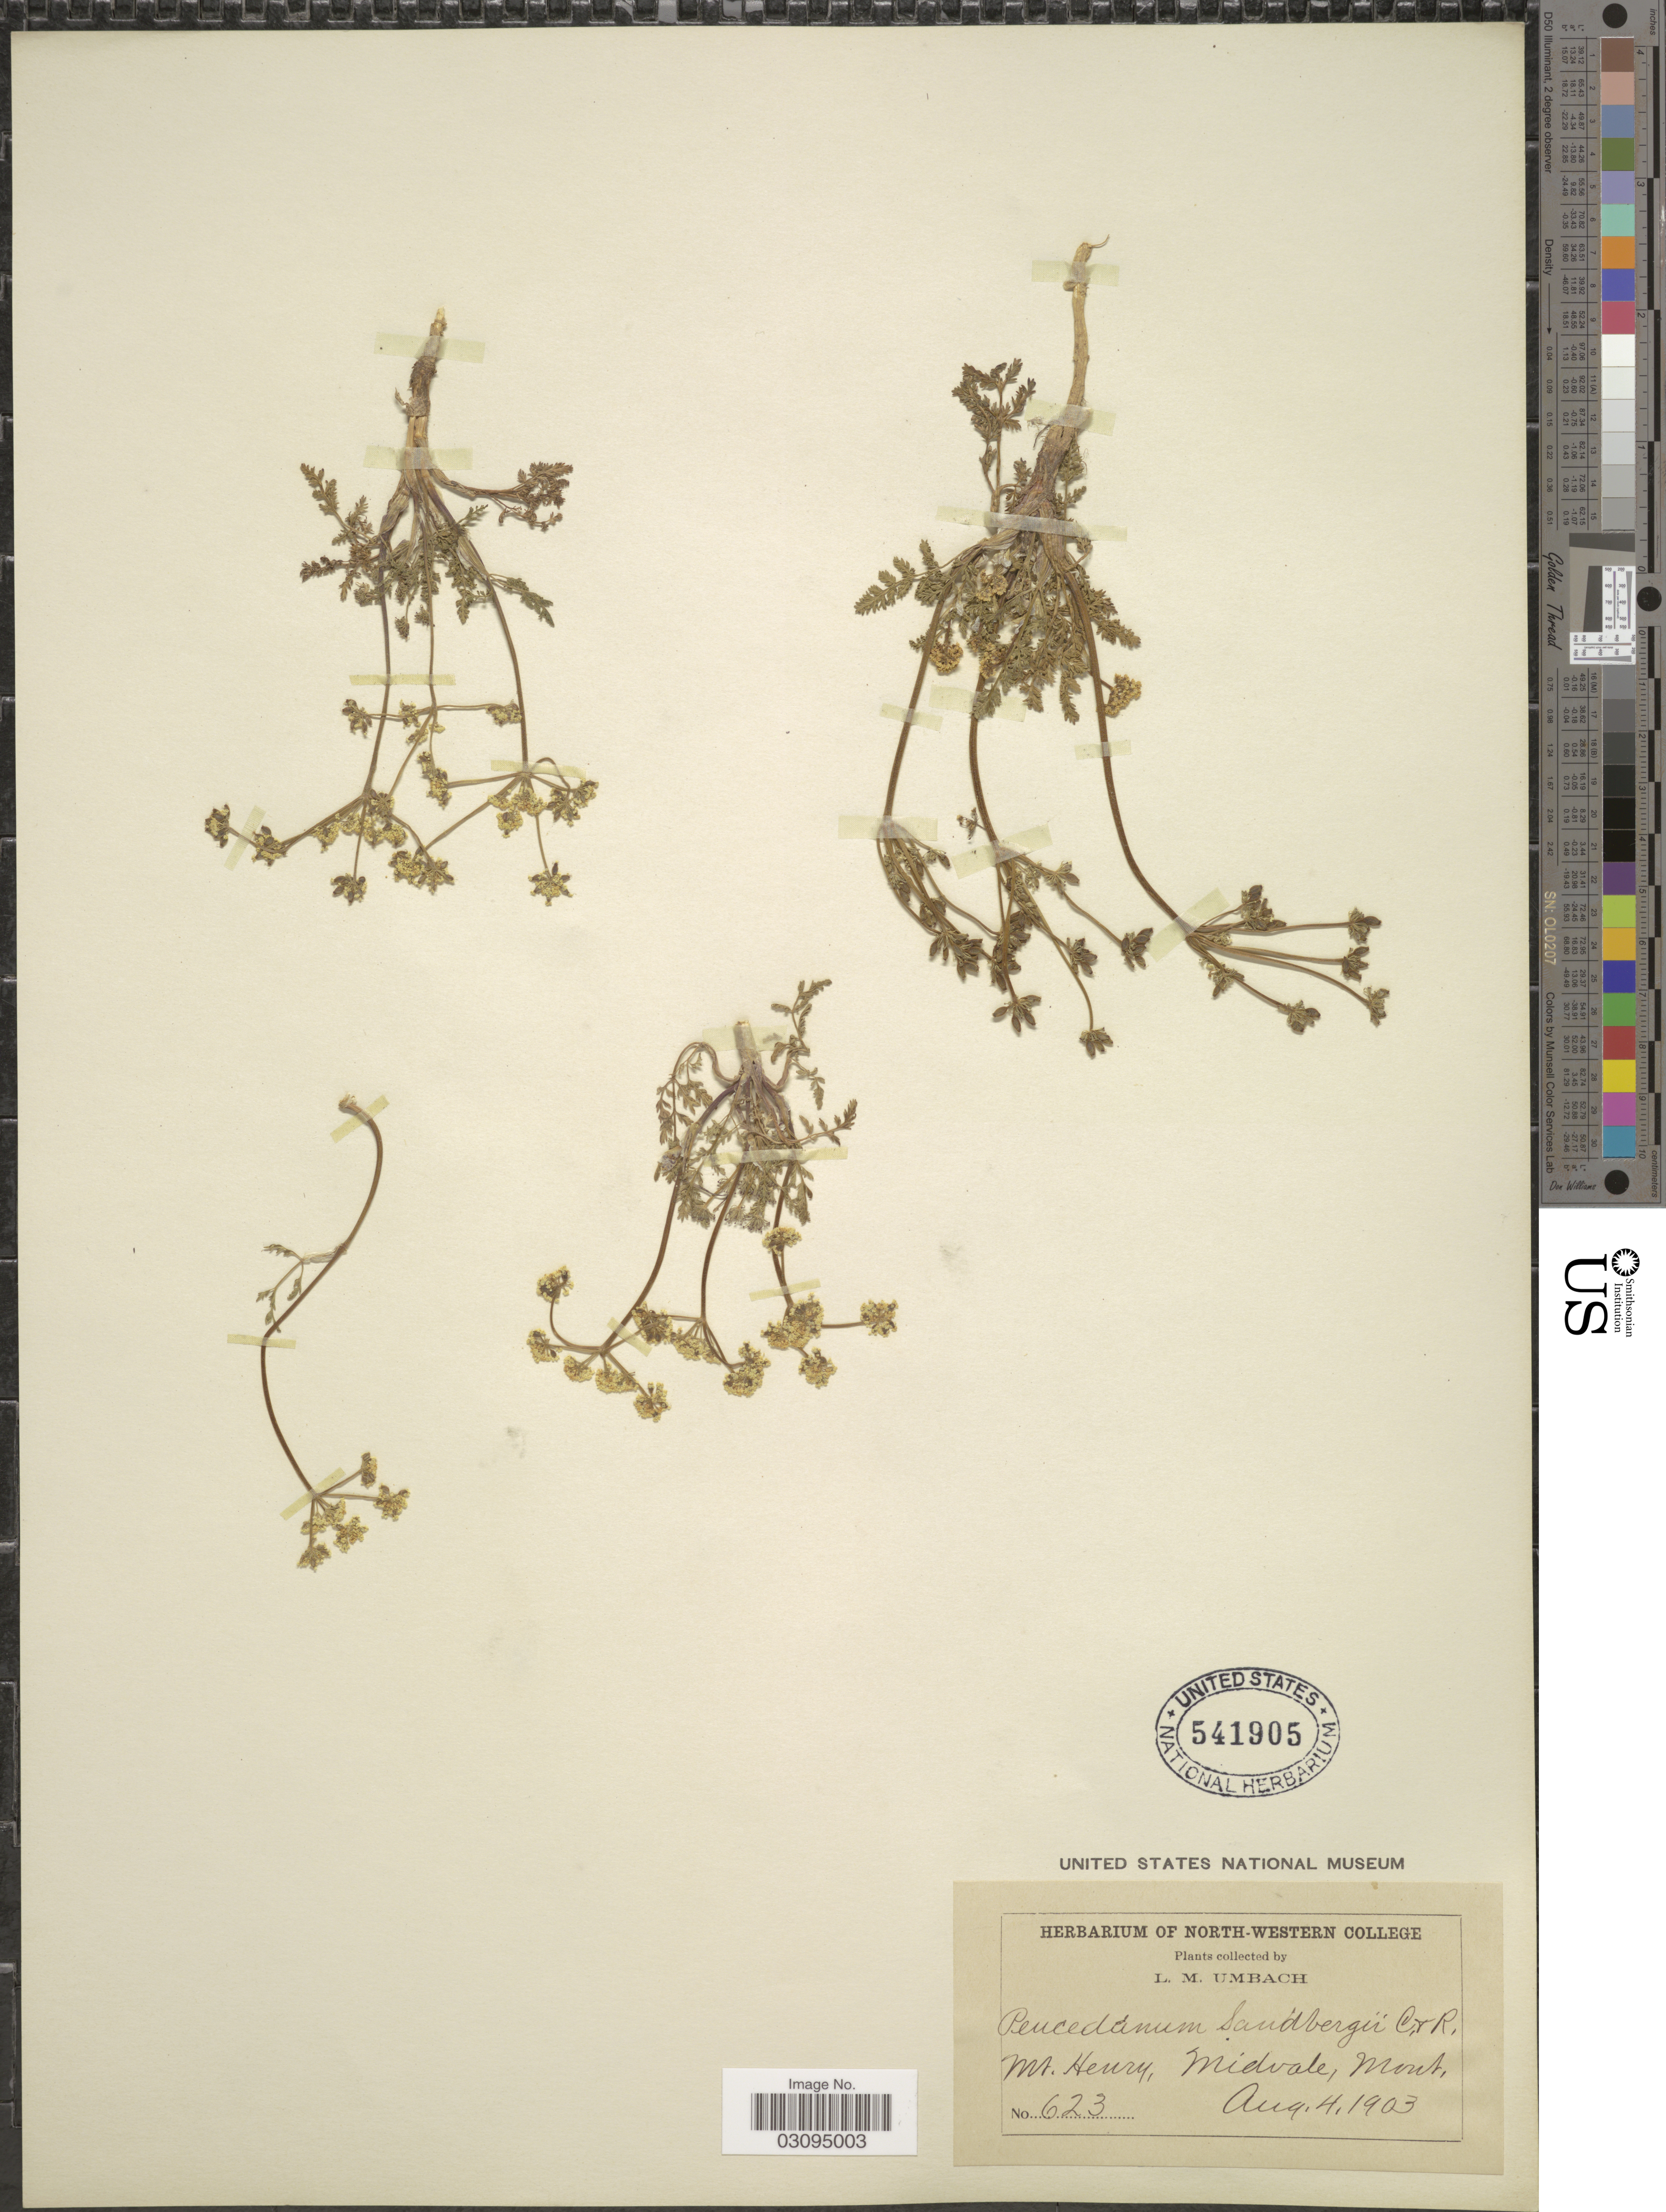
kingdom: Plantae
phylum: Tracheophyta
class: Magnoliopsida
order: Apiales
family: Apiaceae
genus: Lomatium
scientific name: Lomatium sandbergii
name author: (J.M. Coult. & Rose) J.M. Coult. & Rose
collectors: L. M. Umbach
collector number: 623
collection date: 1903-08-04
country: United States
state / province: Montana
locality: Mt. Henry, Midvale.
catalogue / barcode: US 541905